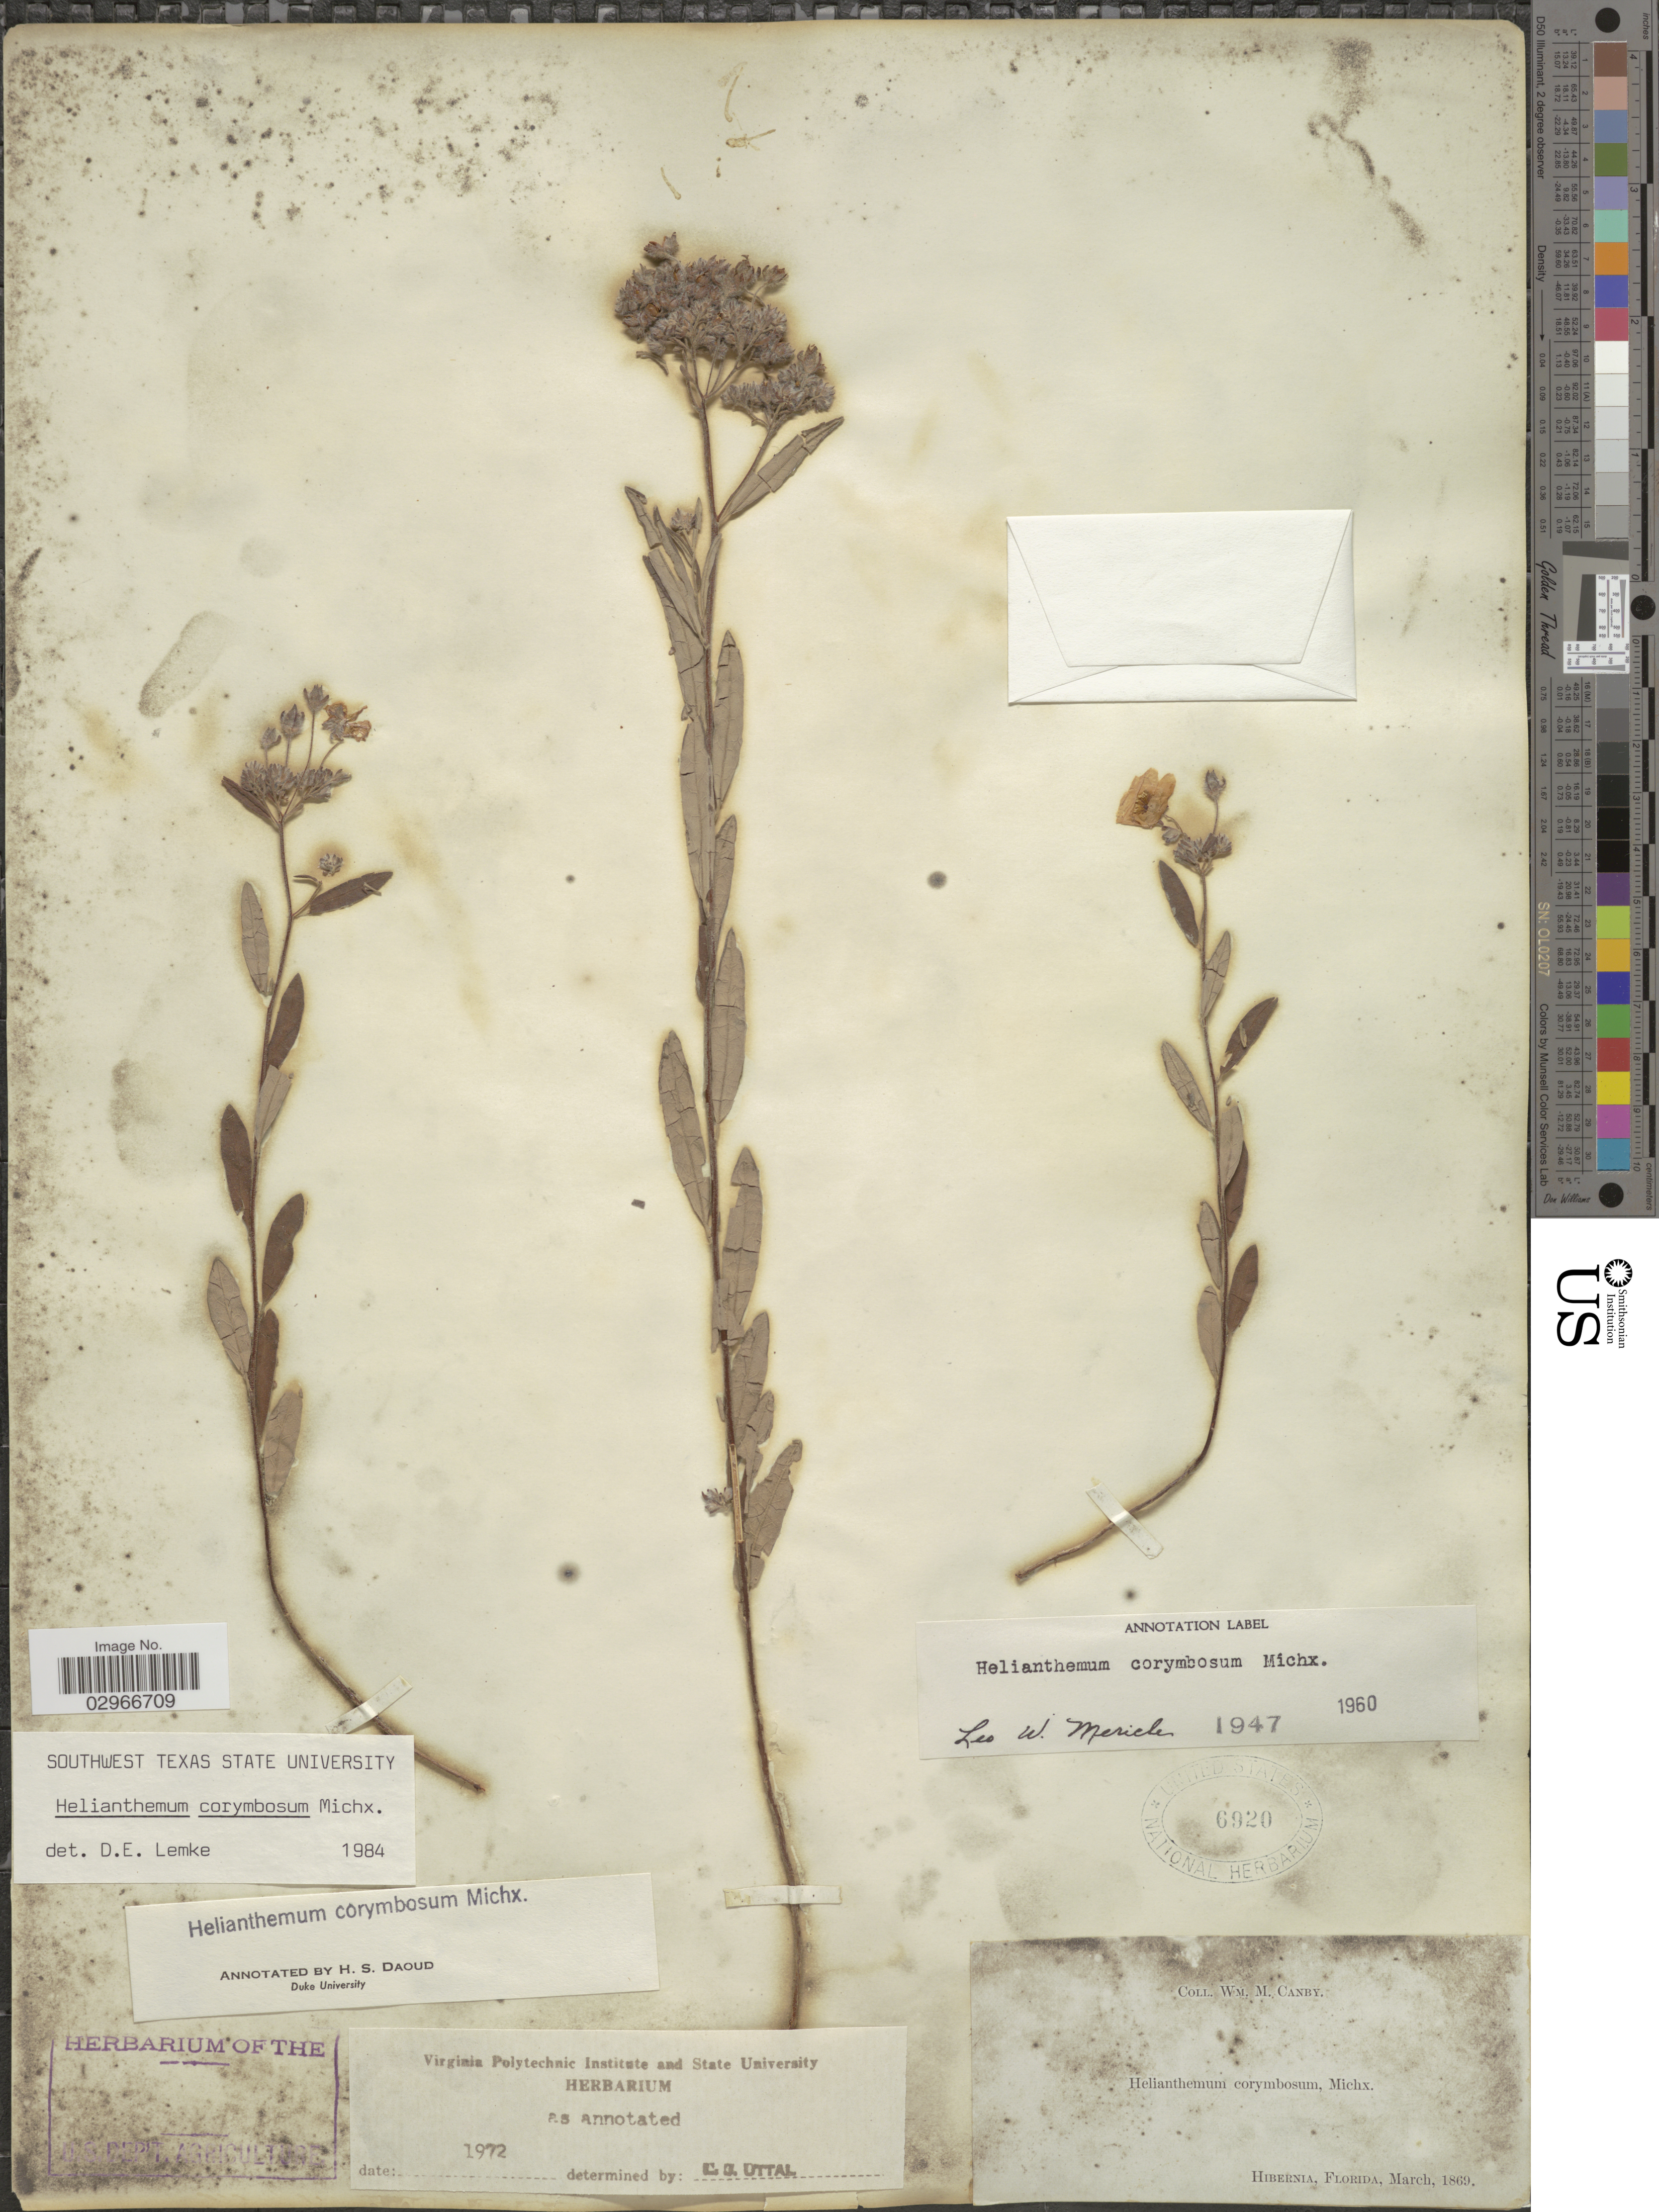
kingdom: Plantae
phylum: Tracheophyta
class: Magnoliopsida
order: Malvales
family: Cistaceae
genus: Helianthemum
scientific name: Helianthemum corymbosum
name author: Michx.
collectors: W. M. Canby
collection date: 1869-03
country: United States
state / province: Florida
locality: Hibernia.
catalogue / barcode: US 6920